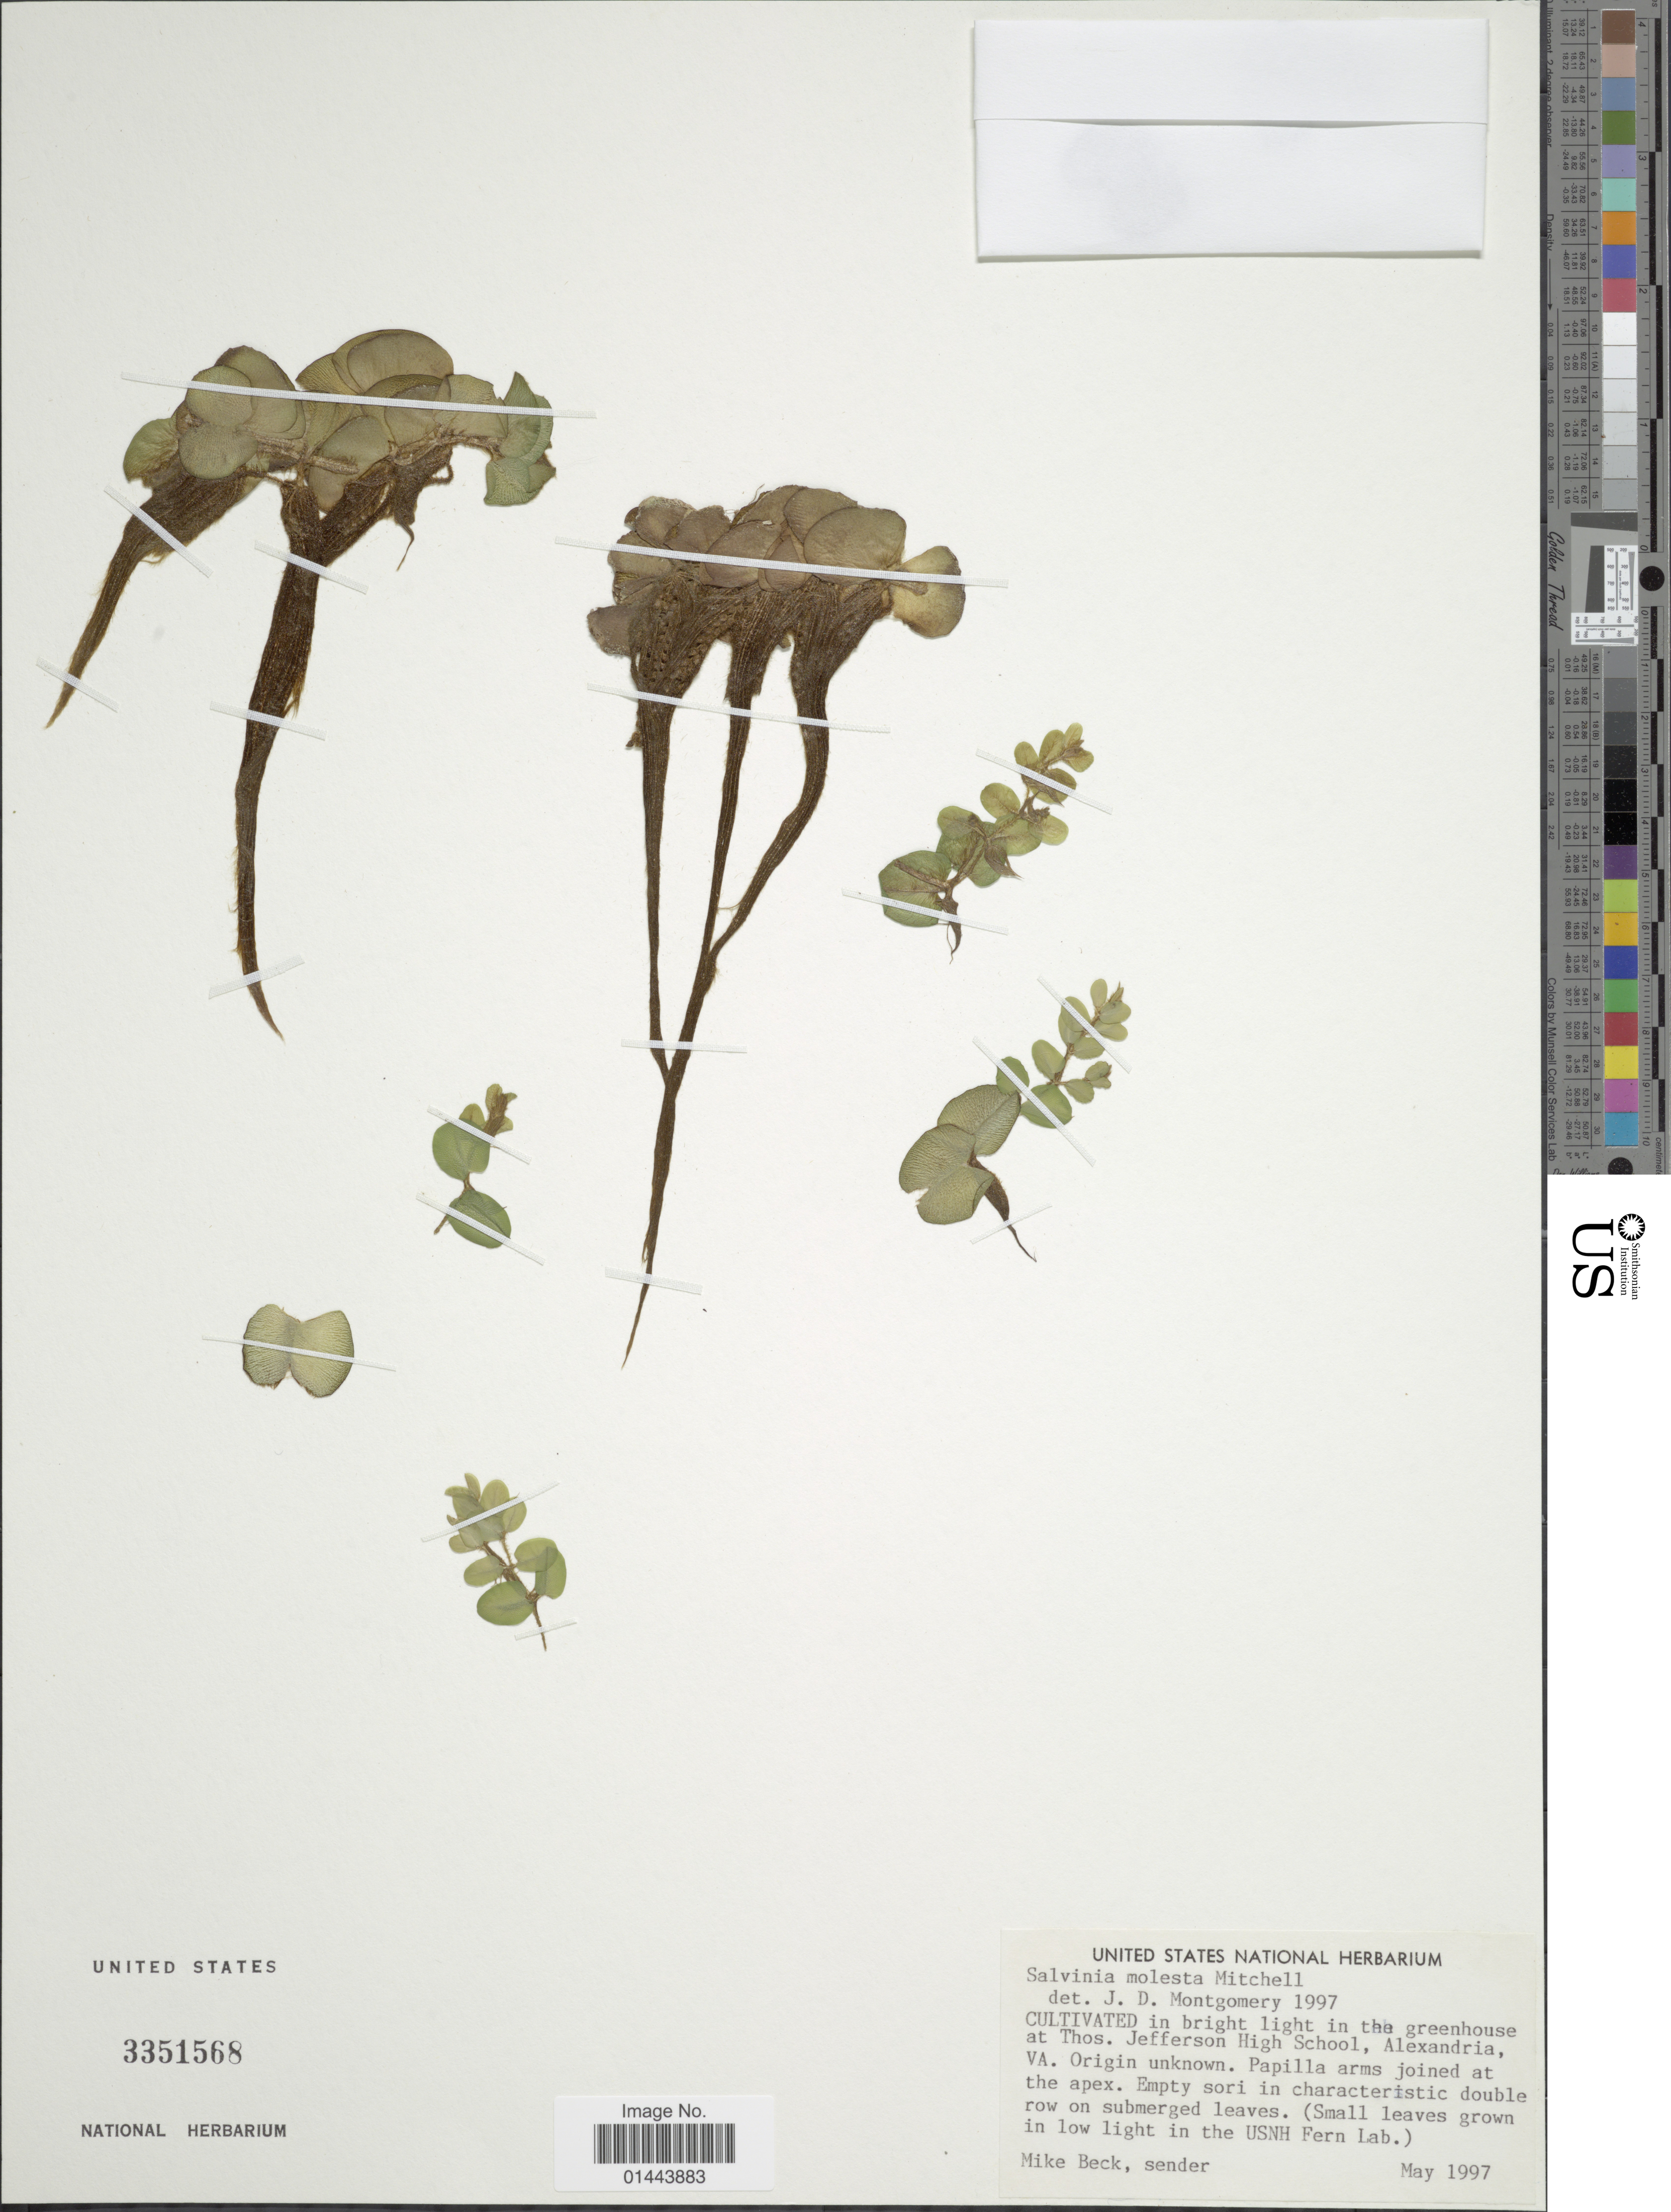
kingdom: Plantae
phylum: Tracheophyta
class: Polypodiopsida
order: Salviniales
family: Salviniaceae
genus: Salvinia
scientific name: Salvinia molesta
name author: D.S. Mitch.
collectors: M. Beck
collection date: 1997-05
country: United States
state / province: Virginia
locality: In bright light in the greenhouse at Thos. Jefferson High School, Alexandra, orgigin unknown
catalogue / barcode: US 3351568